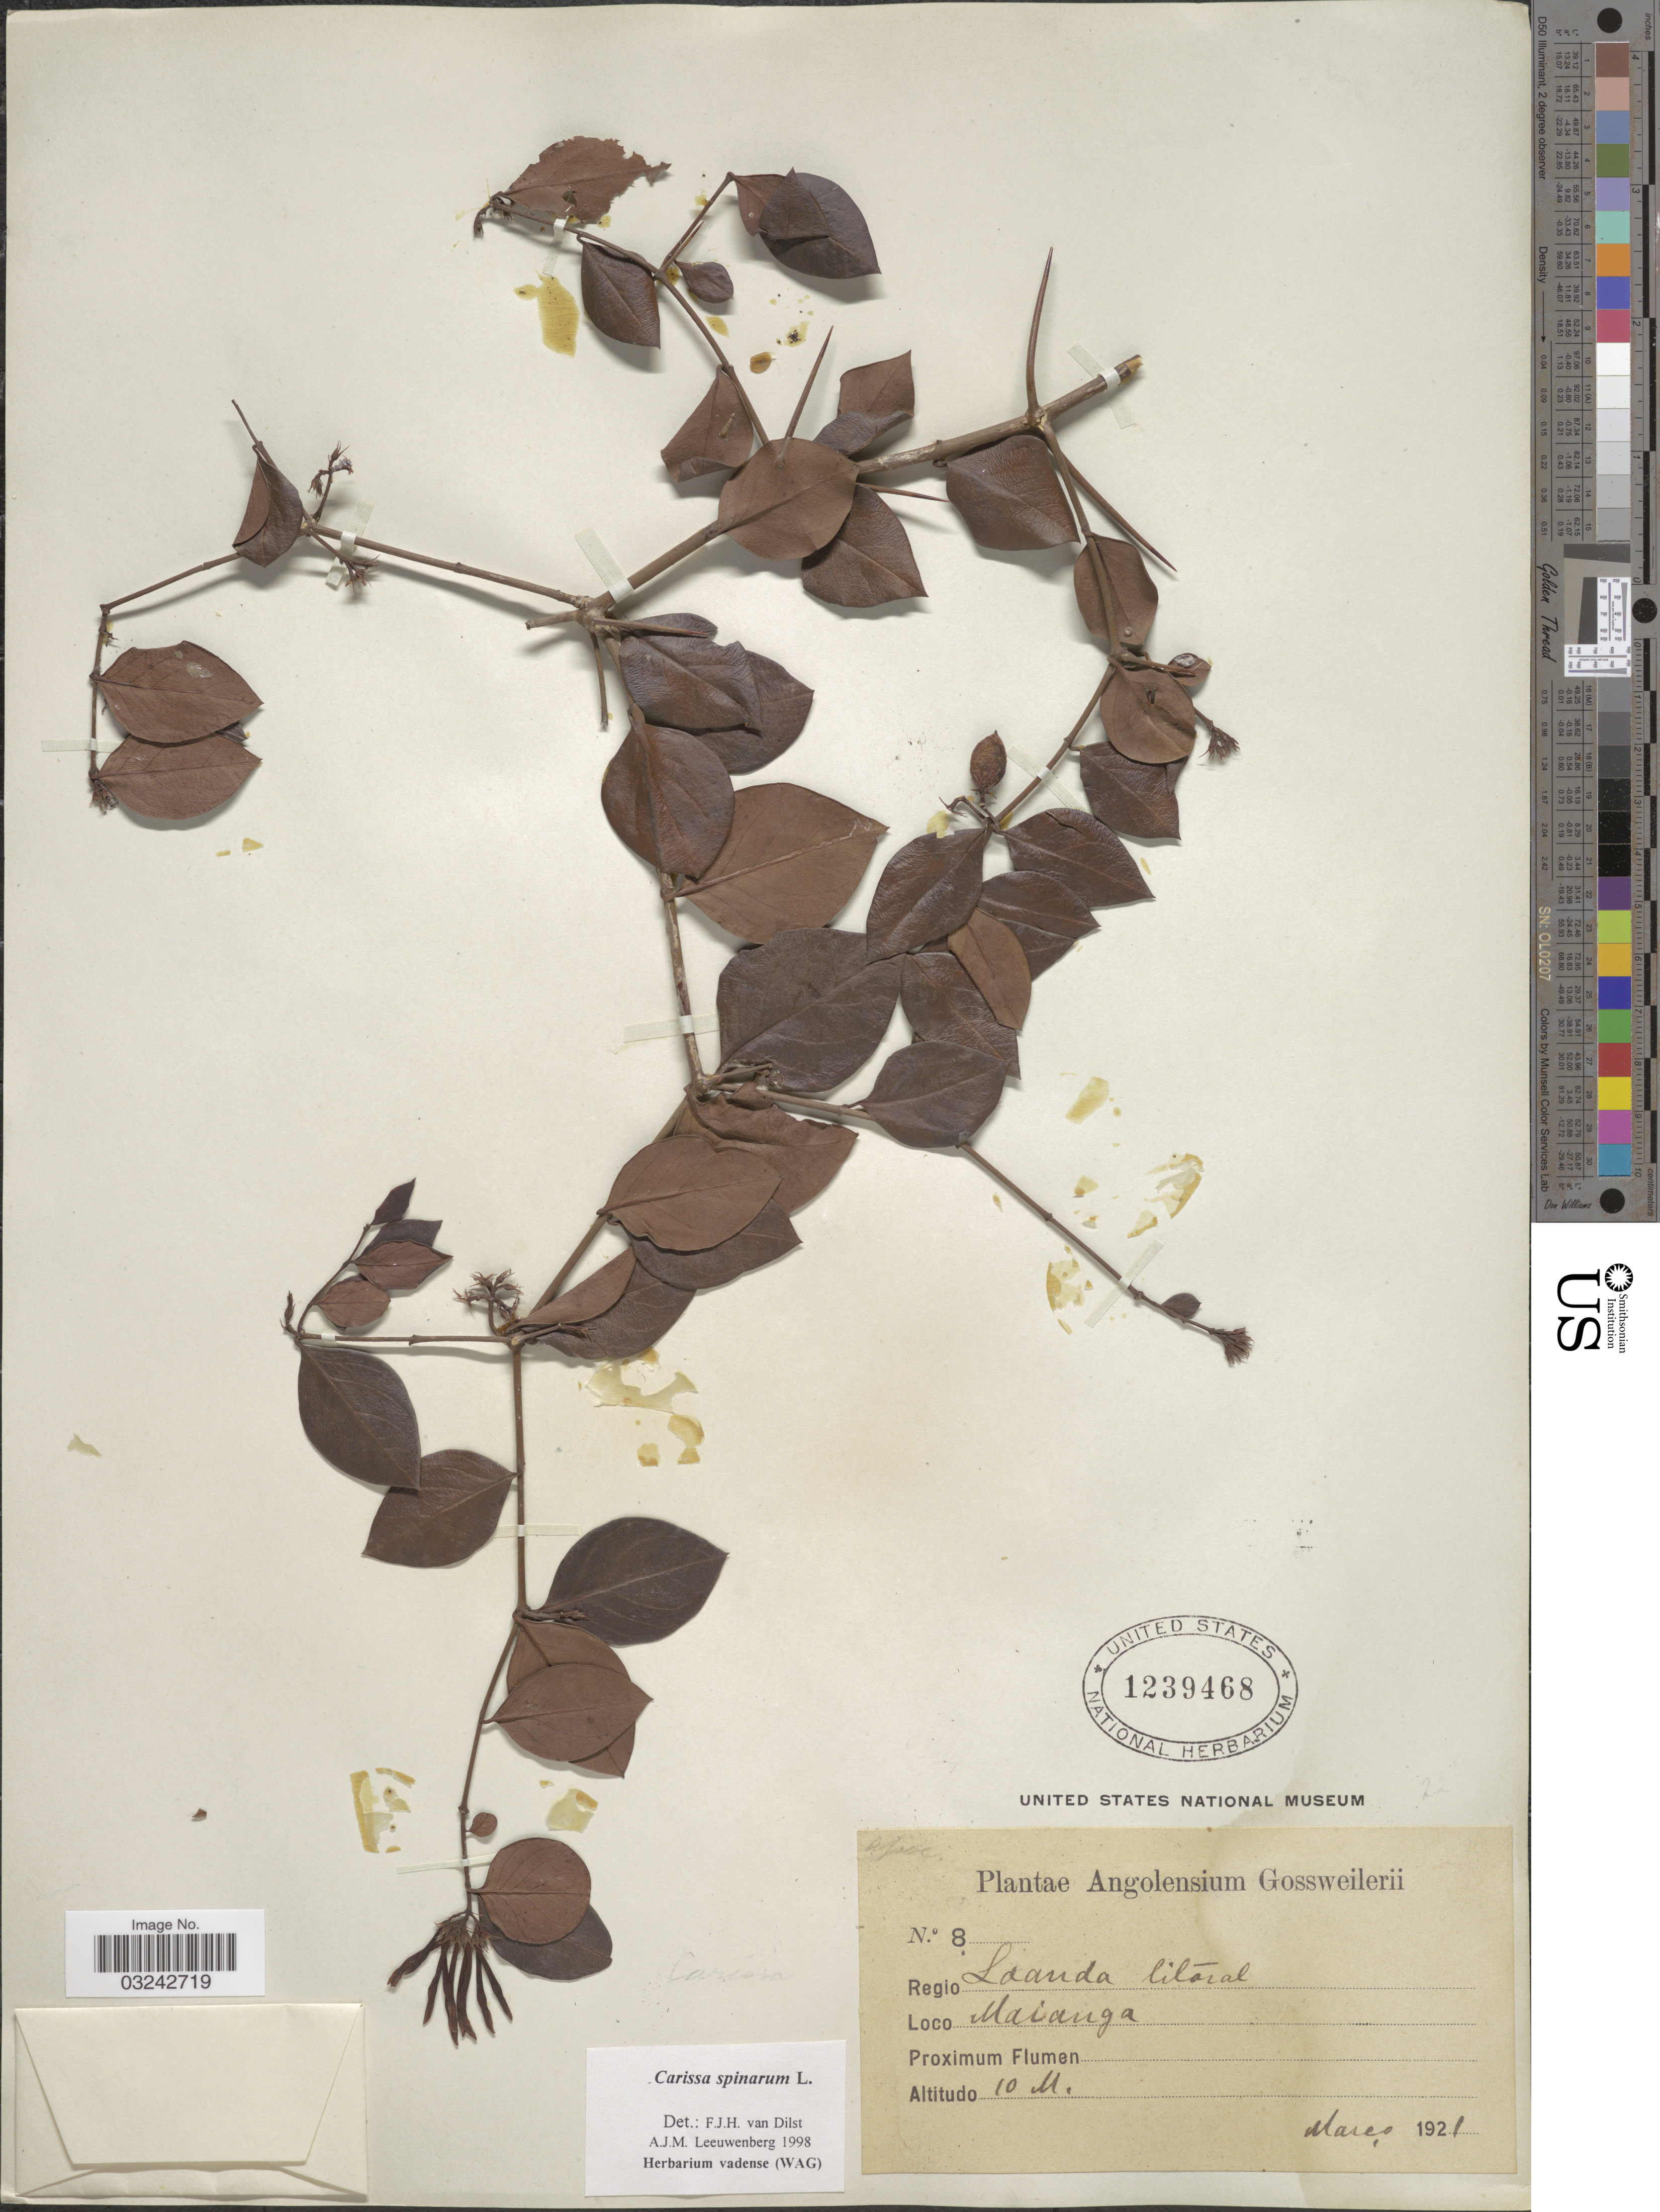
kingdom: Plantae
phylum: Tracheophyta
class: Magnoliopsida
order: Gentianales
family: Apocynaceae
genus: Carissa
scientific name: Carissa spinarum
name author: L.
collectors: -. Gossweiler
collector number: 8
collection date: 1921-03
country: Angola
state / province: Luanda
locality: Regio Loanda litoral. Maianga.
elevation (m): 10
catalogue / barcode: US 1239468